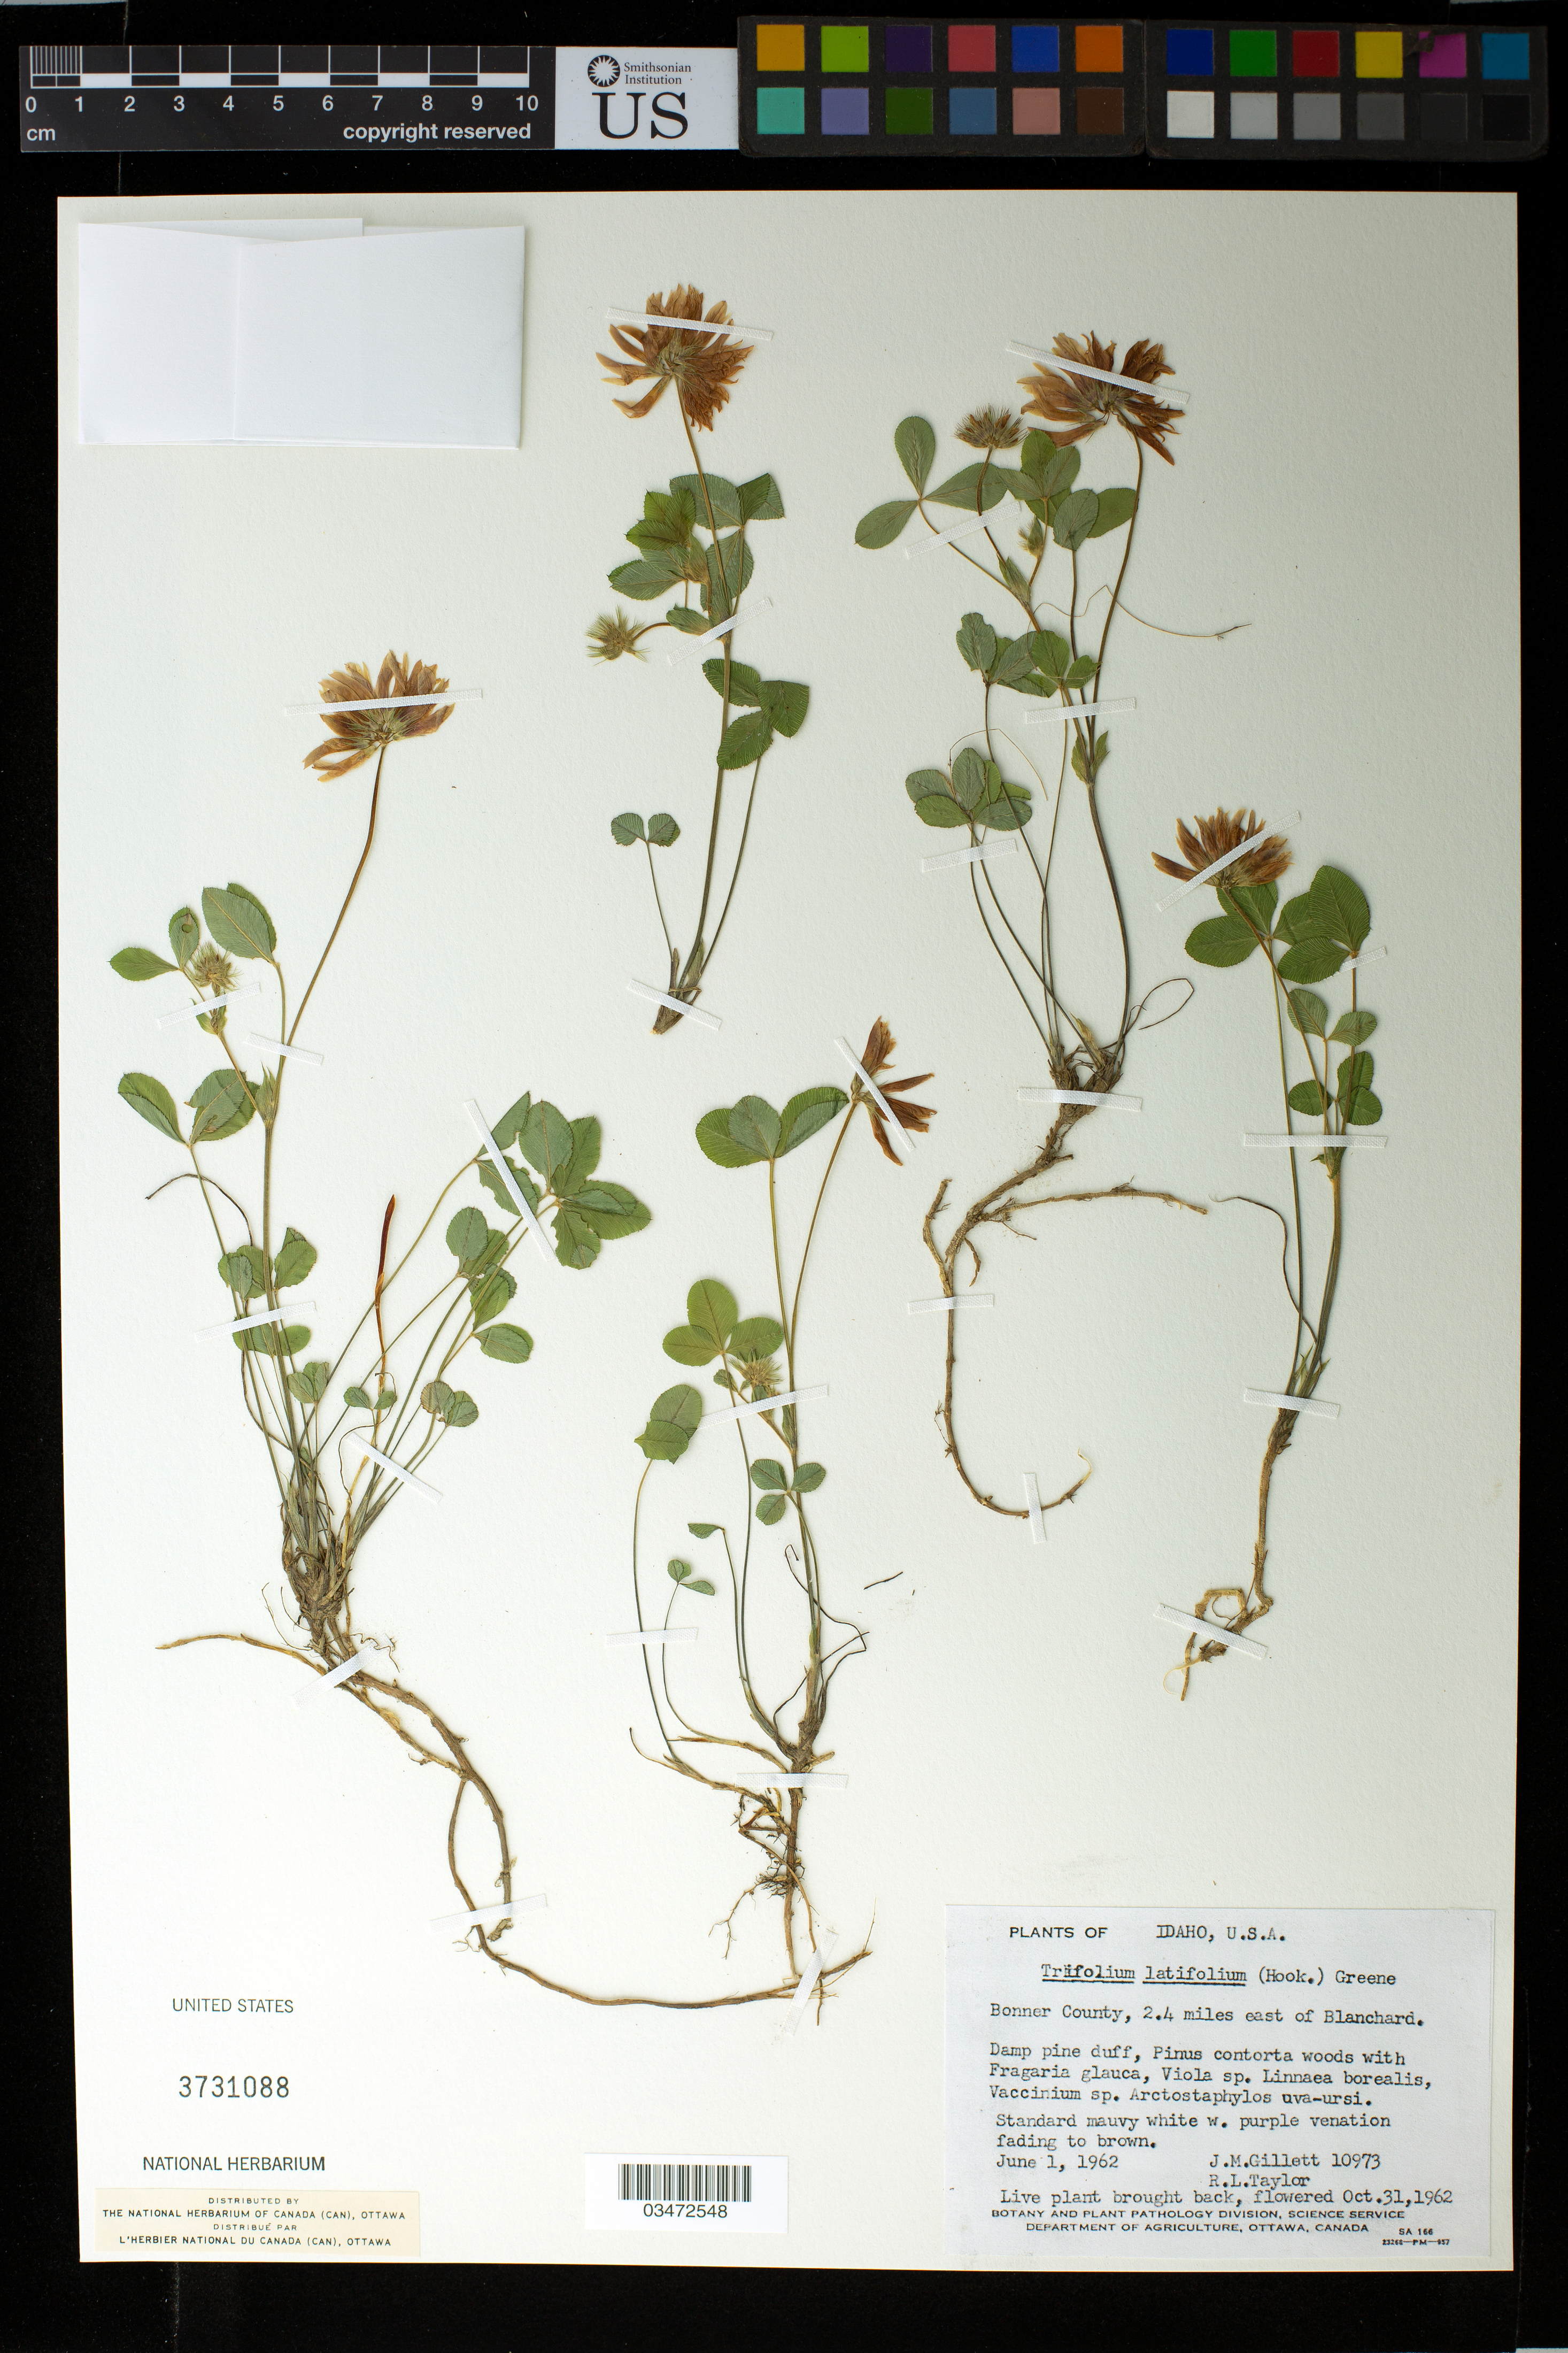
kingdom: Plantae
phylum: Tracheophyta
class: Magnoliopsida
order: Fabales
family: Fabaceae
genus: Trifolium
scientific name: Trifolium latifolium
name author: (Hook.) Greene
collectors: J. M. Gillet & R. Taylor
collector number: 10973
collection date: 1962-06-01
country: United States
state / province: Idaho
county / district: Bonner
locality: Bonner County, 2.4 miles east of Blanchard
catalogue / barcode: US 3731088